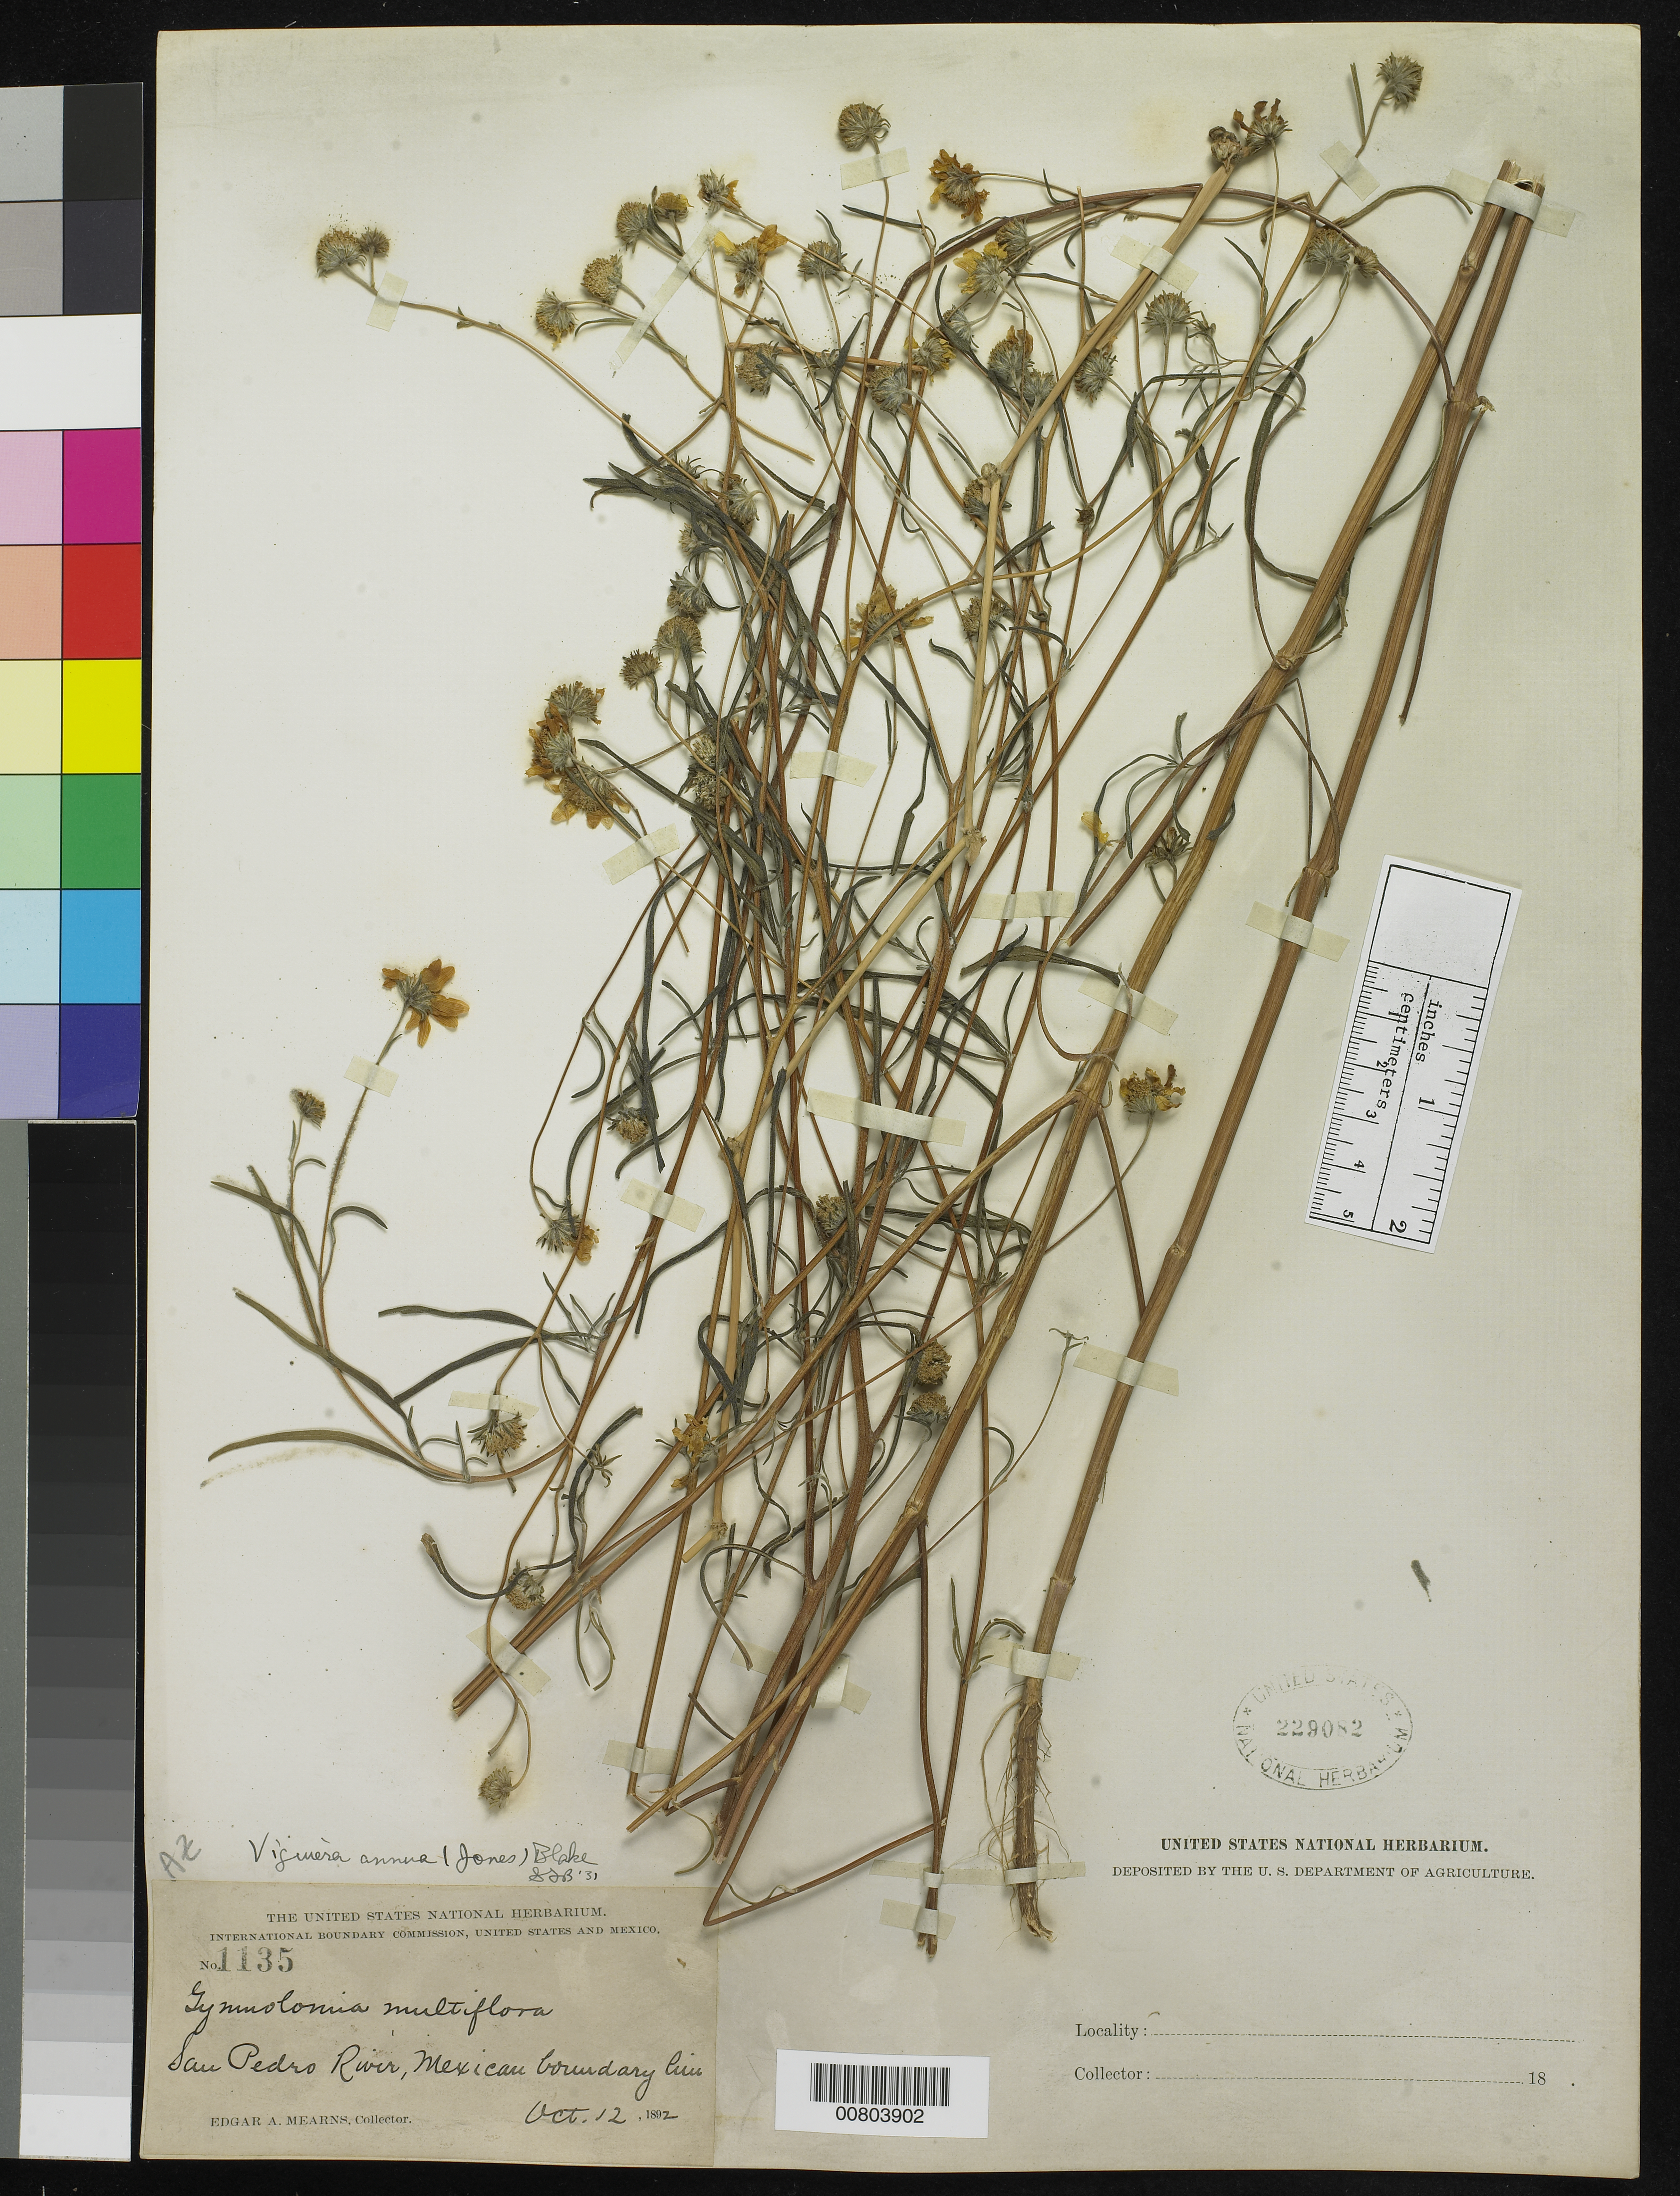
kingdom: Plantae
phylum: Tracheophyta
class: Magnoliopsida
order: Asterales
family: Asteraceae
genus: Viguiera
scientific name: Viguiera annua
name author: S.F. Blake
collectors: E. A. Mearns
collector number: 1135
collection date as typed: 12 Oct 1892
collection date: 1892-10-12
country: United States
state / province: Arizona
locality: San Pedro River, Mexican Boundary Line.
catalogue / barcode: US 229082